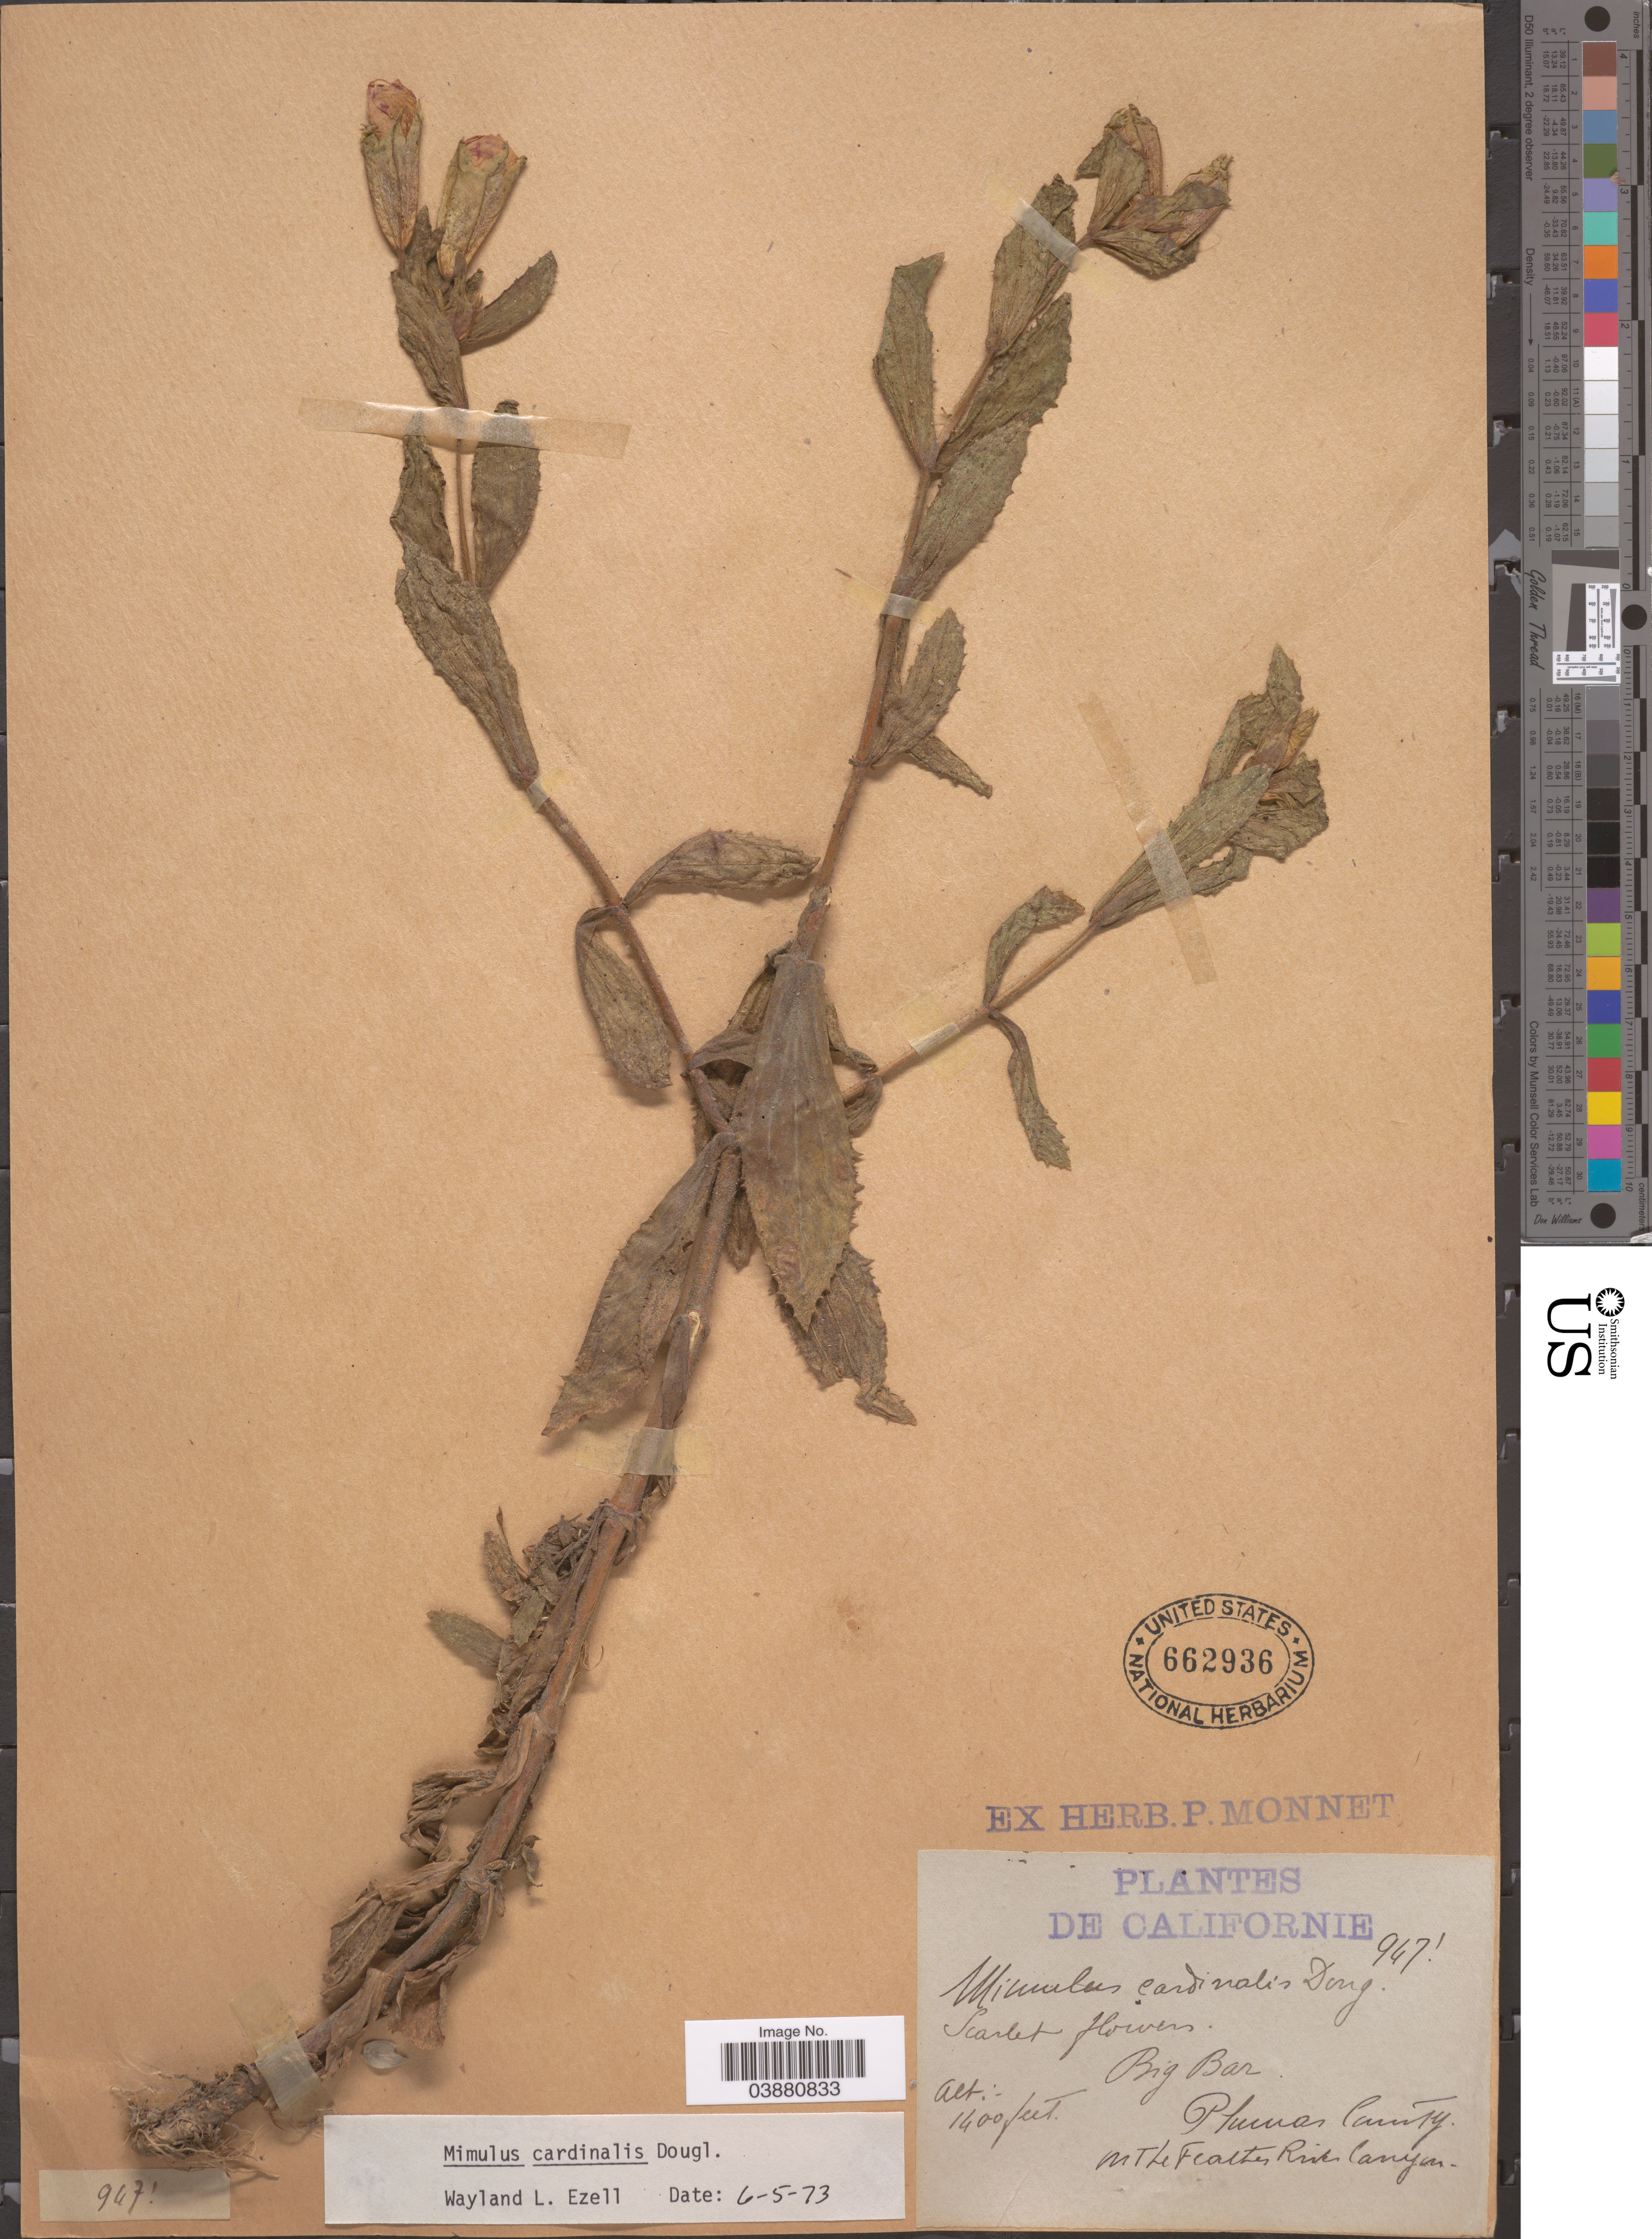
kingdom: Plantae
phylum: Tracheophyta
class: Magnoliopsida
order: Lamiales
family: Phrymaceae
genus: Mimulus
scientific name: Mimulus cardinalis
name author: Douglas ex Benth.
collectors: ex herb. P. Monnet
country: United States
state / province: California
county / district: Plumas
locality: Big Bar. Plumas County. Mt Le Fealther River Canyon.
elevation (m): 427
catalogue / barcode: US 662936